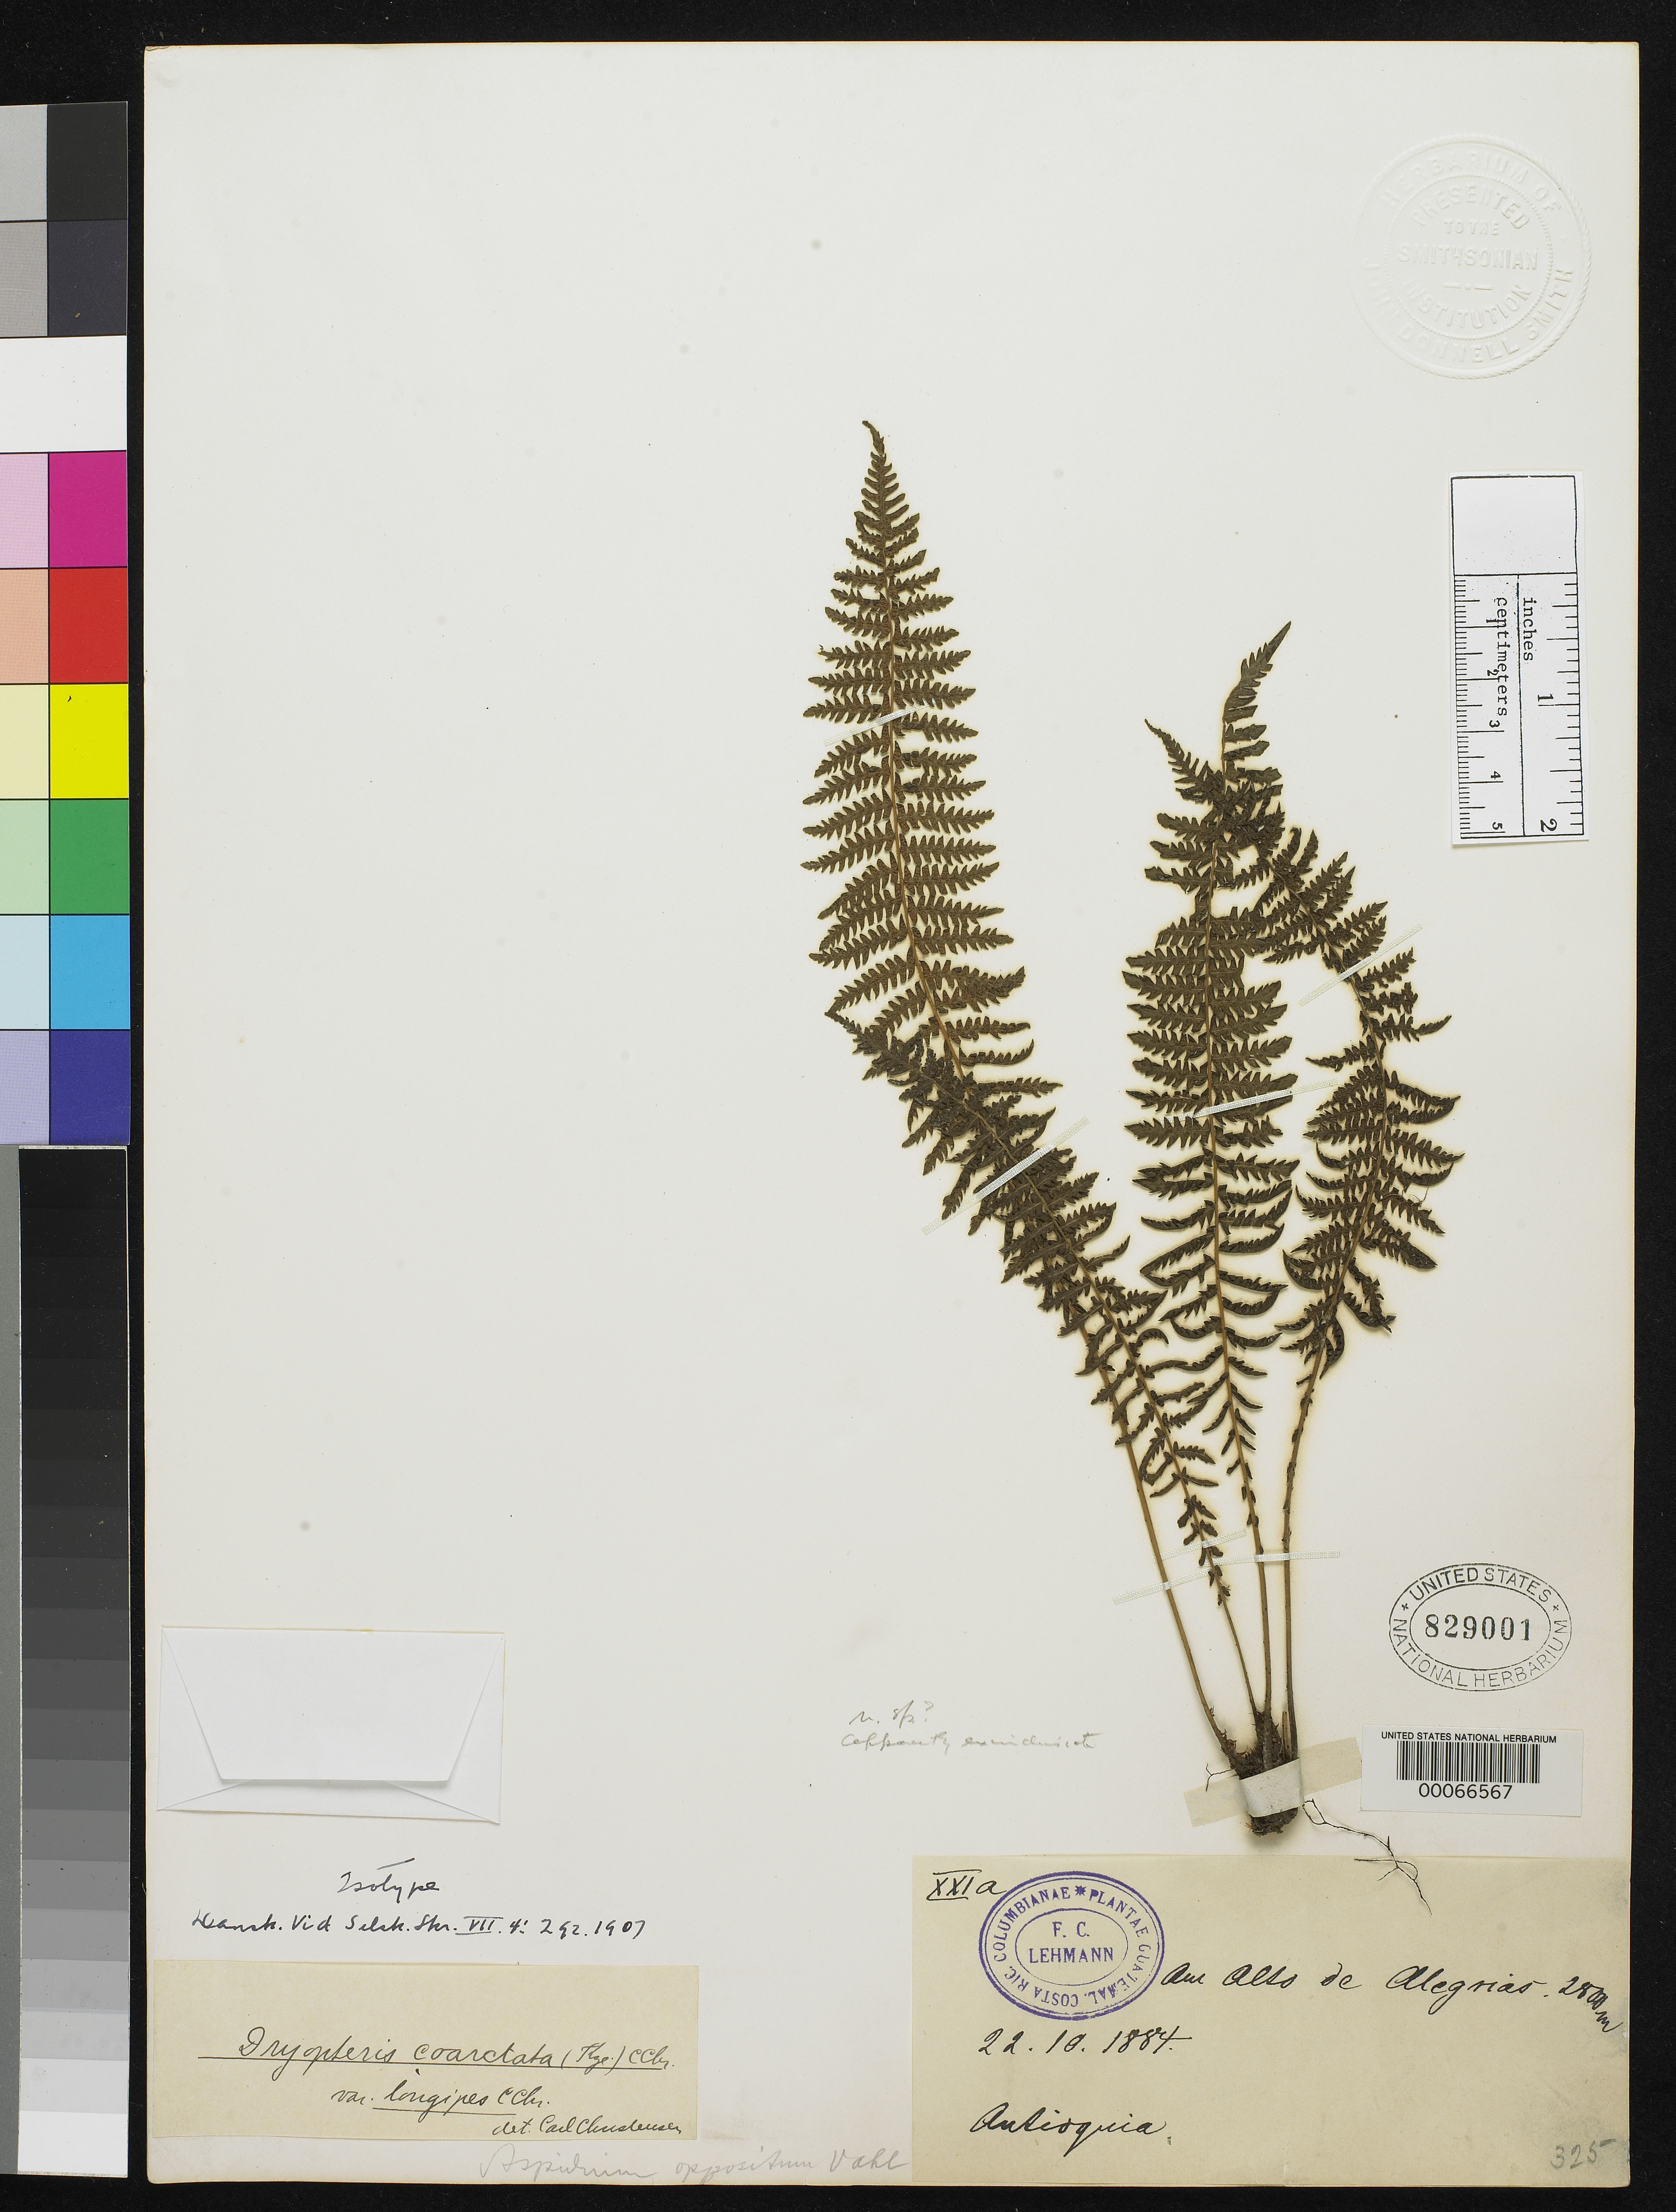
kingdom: Plantae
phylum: Tracheophyta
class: Polypodiopsida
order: Polypodiales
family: Dryopteridaceae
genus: Dryopteris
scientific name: Dryopteris coarctata var. longipes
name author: C. Chr.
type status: Type Collection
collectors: F. C. Lehmann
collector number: XVI A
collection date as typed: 22 Oct 1884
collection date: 1884-10-22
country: Colombia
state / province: Antioquia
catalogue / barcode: US 829001